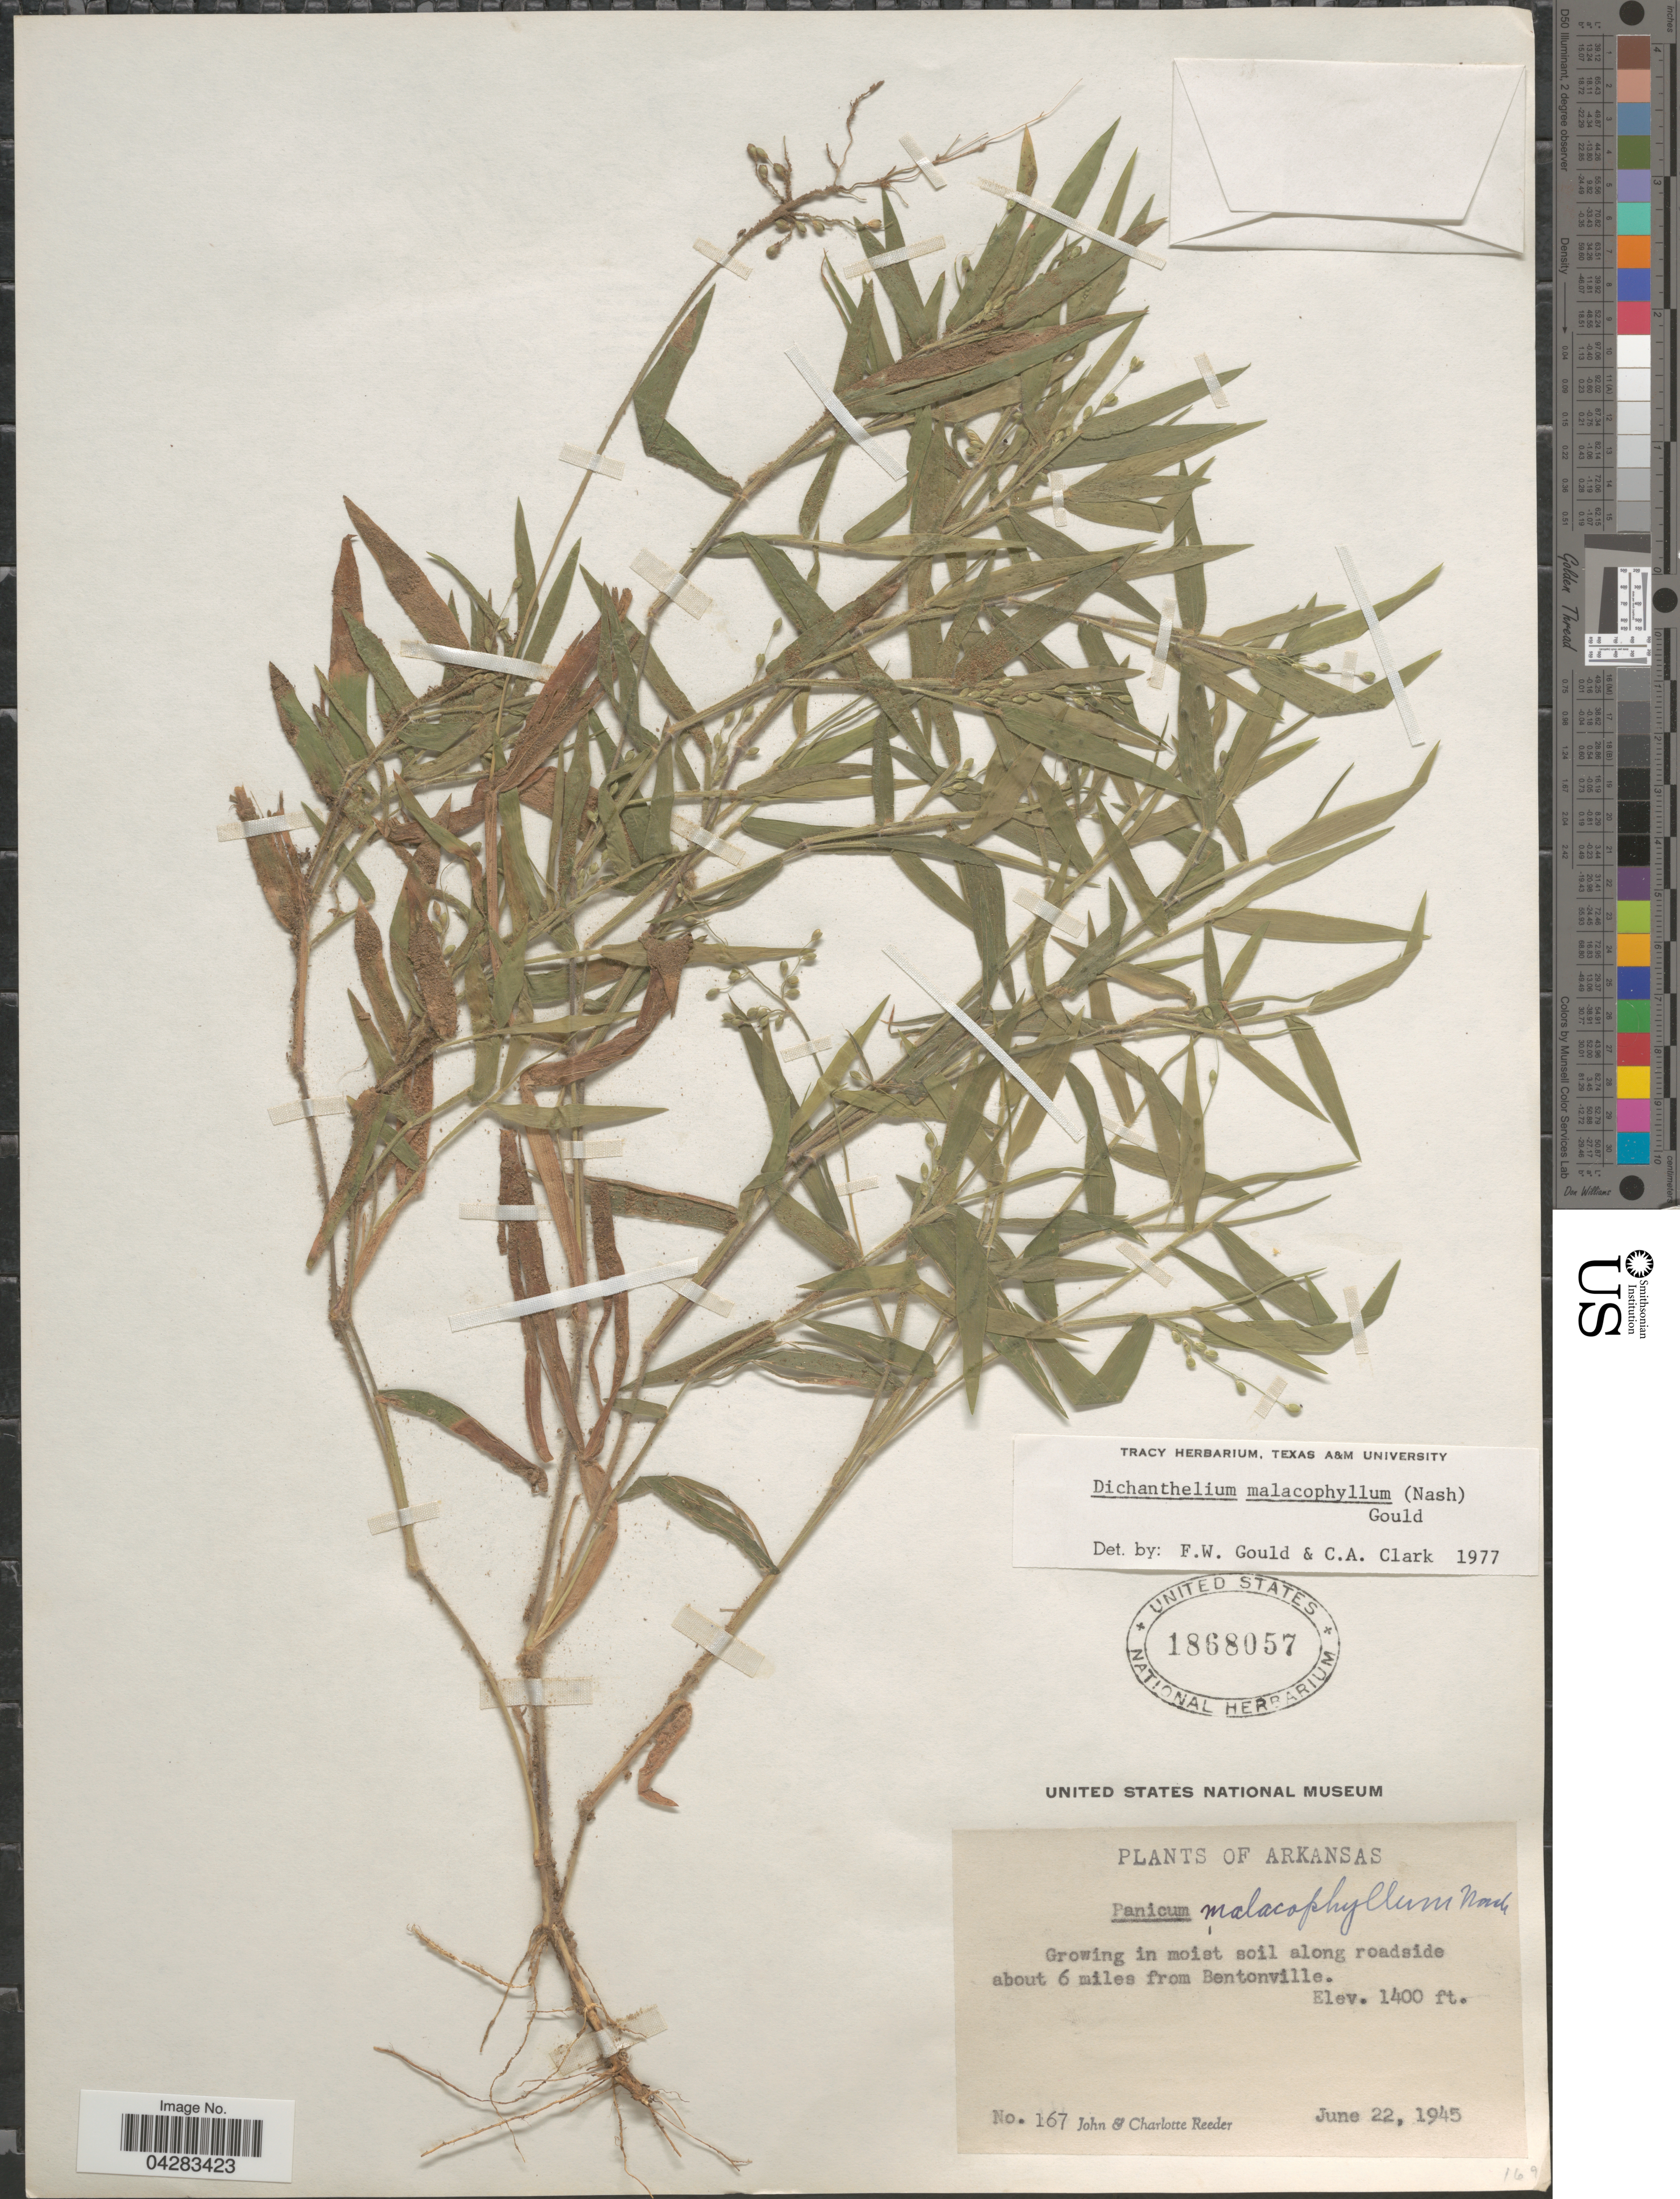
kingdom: Plantae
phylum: Tracheophyta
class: Liliopsida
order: Poales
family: Poaceae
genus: Dichanthelium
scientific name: Dichanthelium malacophyllum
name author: (Nash) Gould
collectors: J. R. Reeder & C. G. Reeder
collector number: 167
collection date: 1945-06-22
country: United States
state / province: Arkansas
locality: Along roadside about 6 miles from Bentonville.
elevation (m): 427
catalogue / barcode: US 1868057